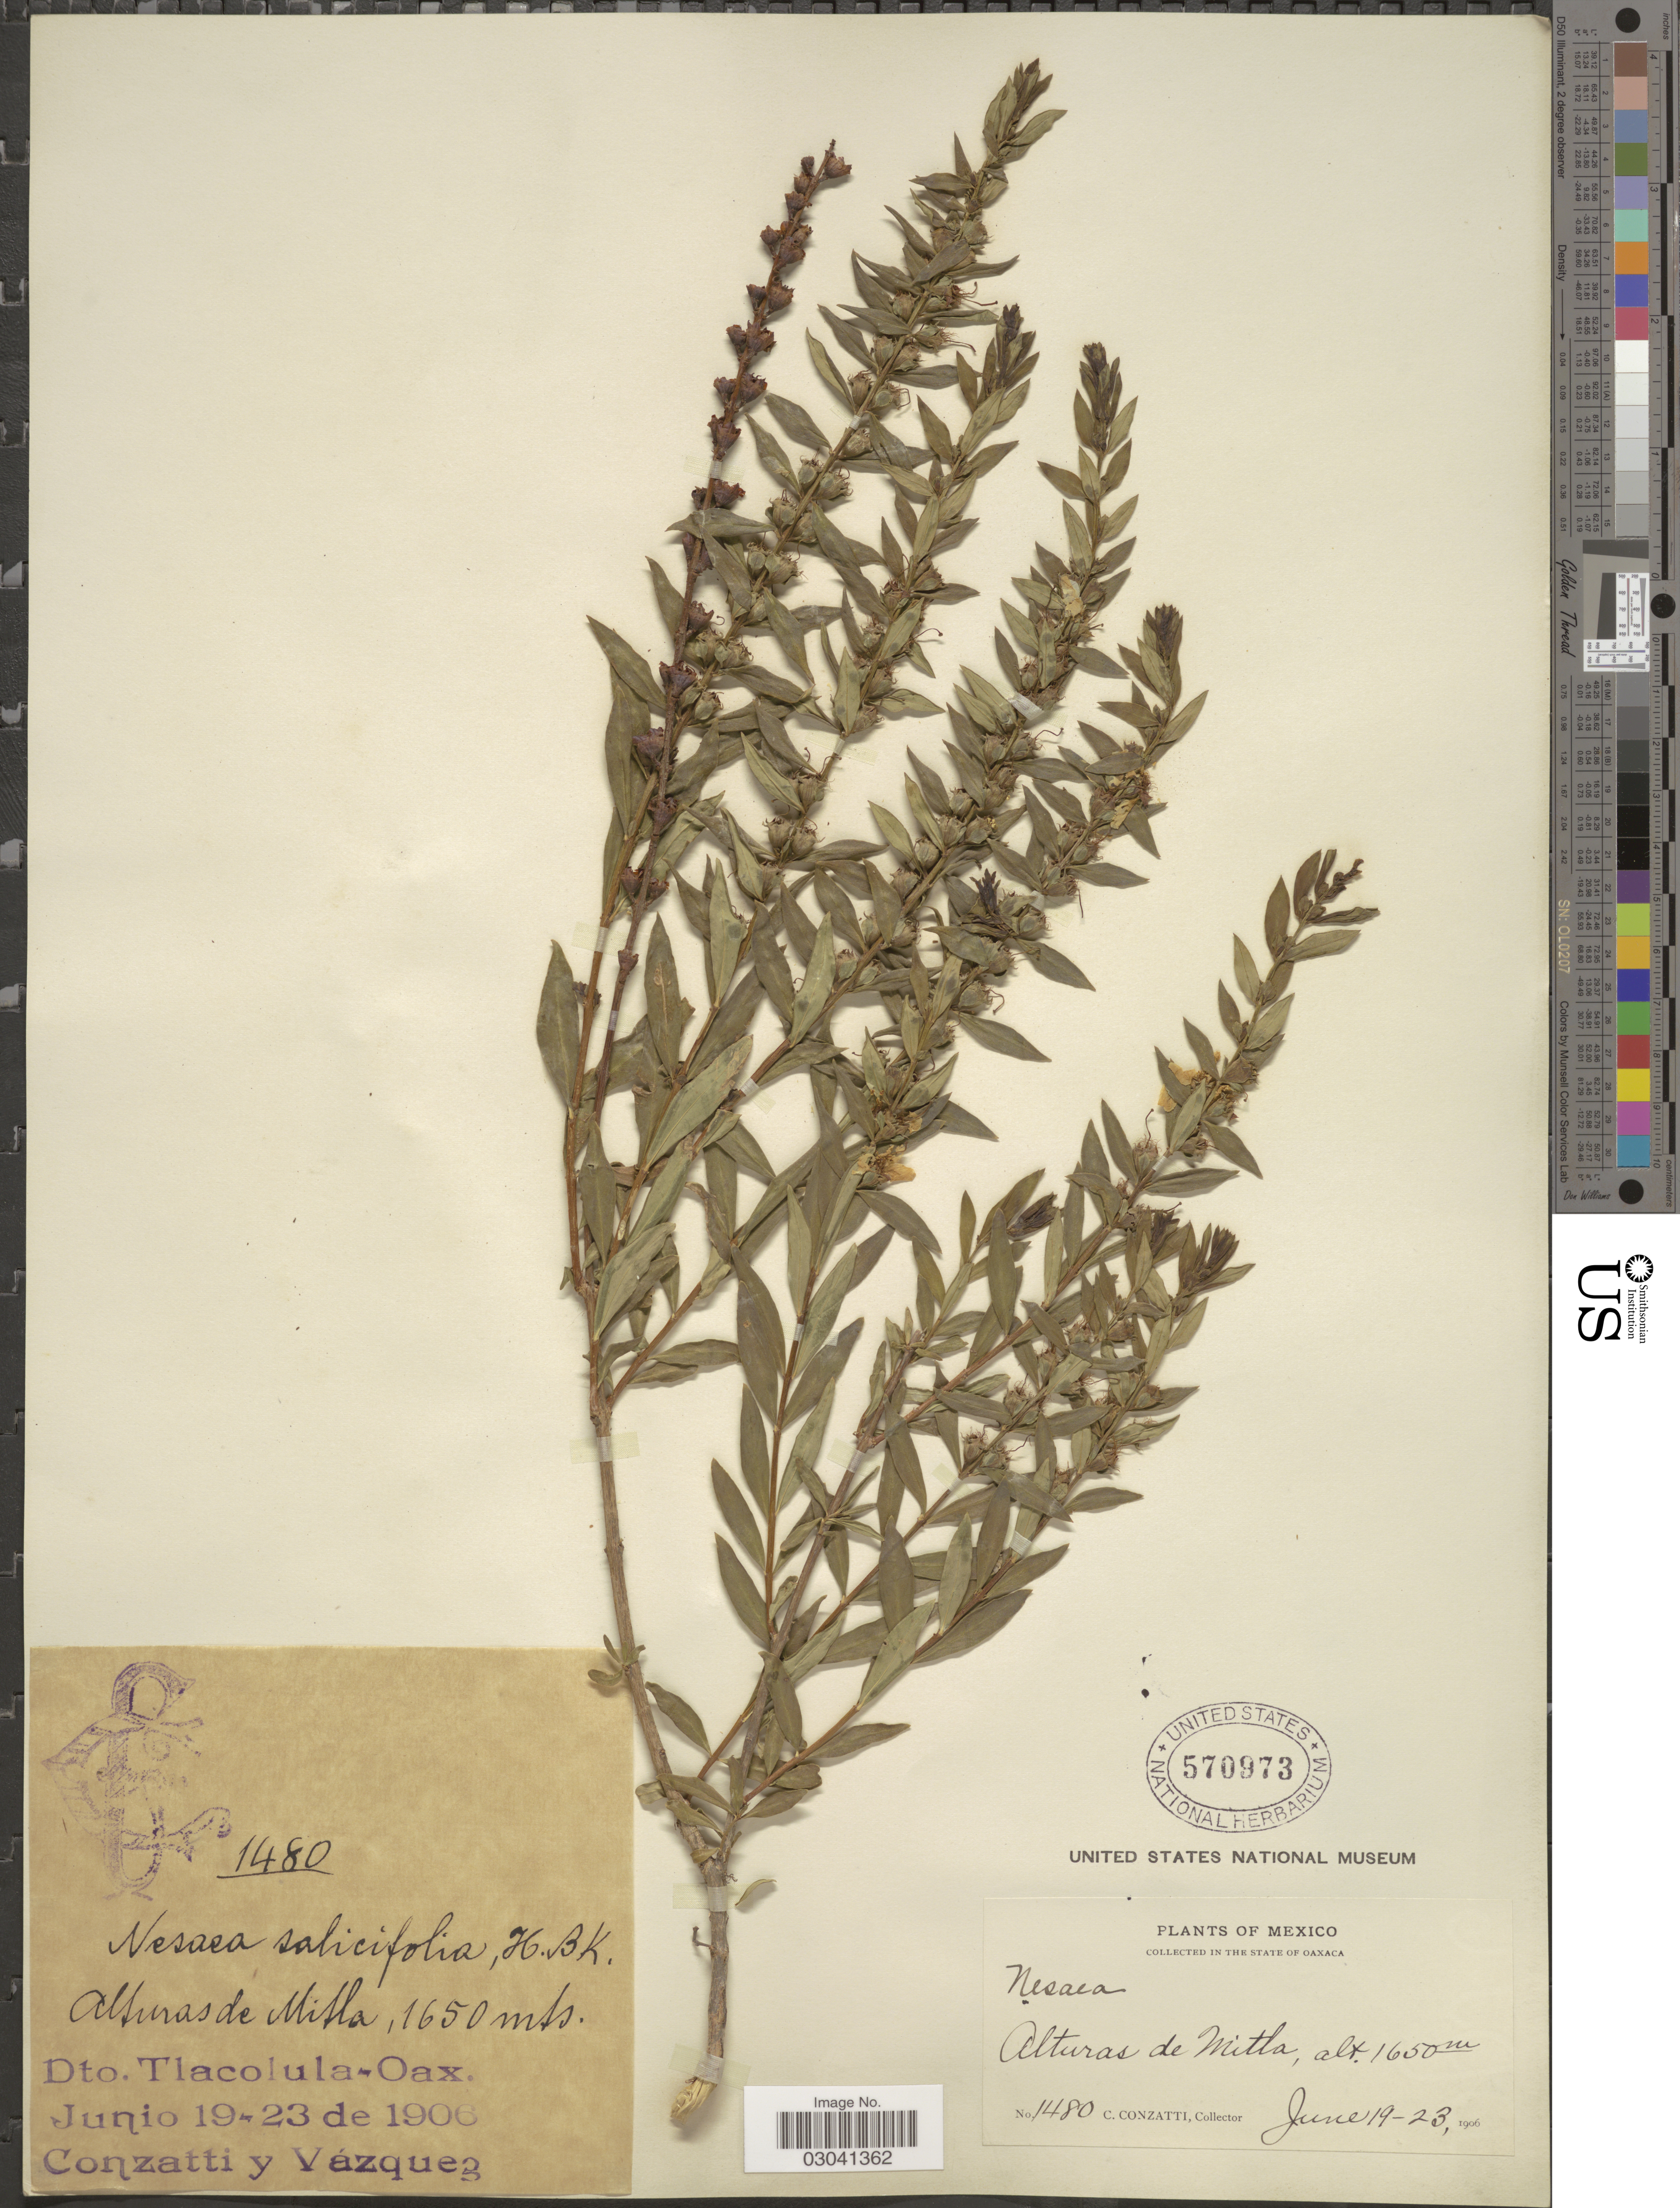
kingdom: Plantae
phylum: Tracheophyta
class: Magnoliopsida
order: Myrtales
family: Lythraceae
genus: Heimia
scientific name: Heimia salicifolia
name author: Link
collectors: C. Conzatti & -. Vazquez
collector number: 1480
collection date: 1906-06-19/1906-06-23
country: Mexico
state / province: Oaxaca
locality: Alturas de Mitla, Dto. Tlacolula - Oax.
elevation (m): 1650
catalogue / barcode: US 570973